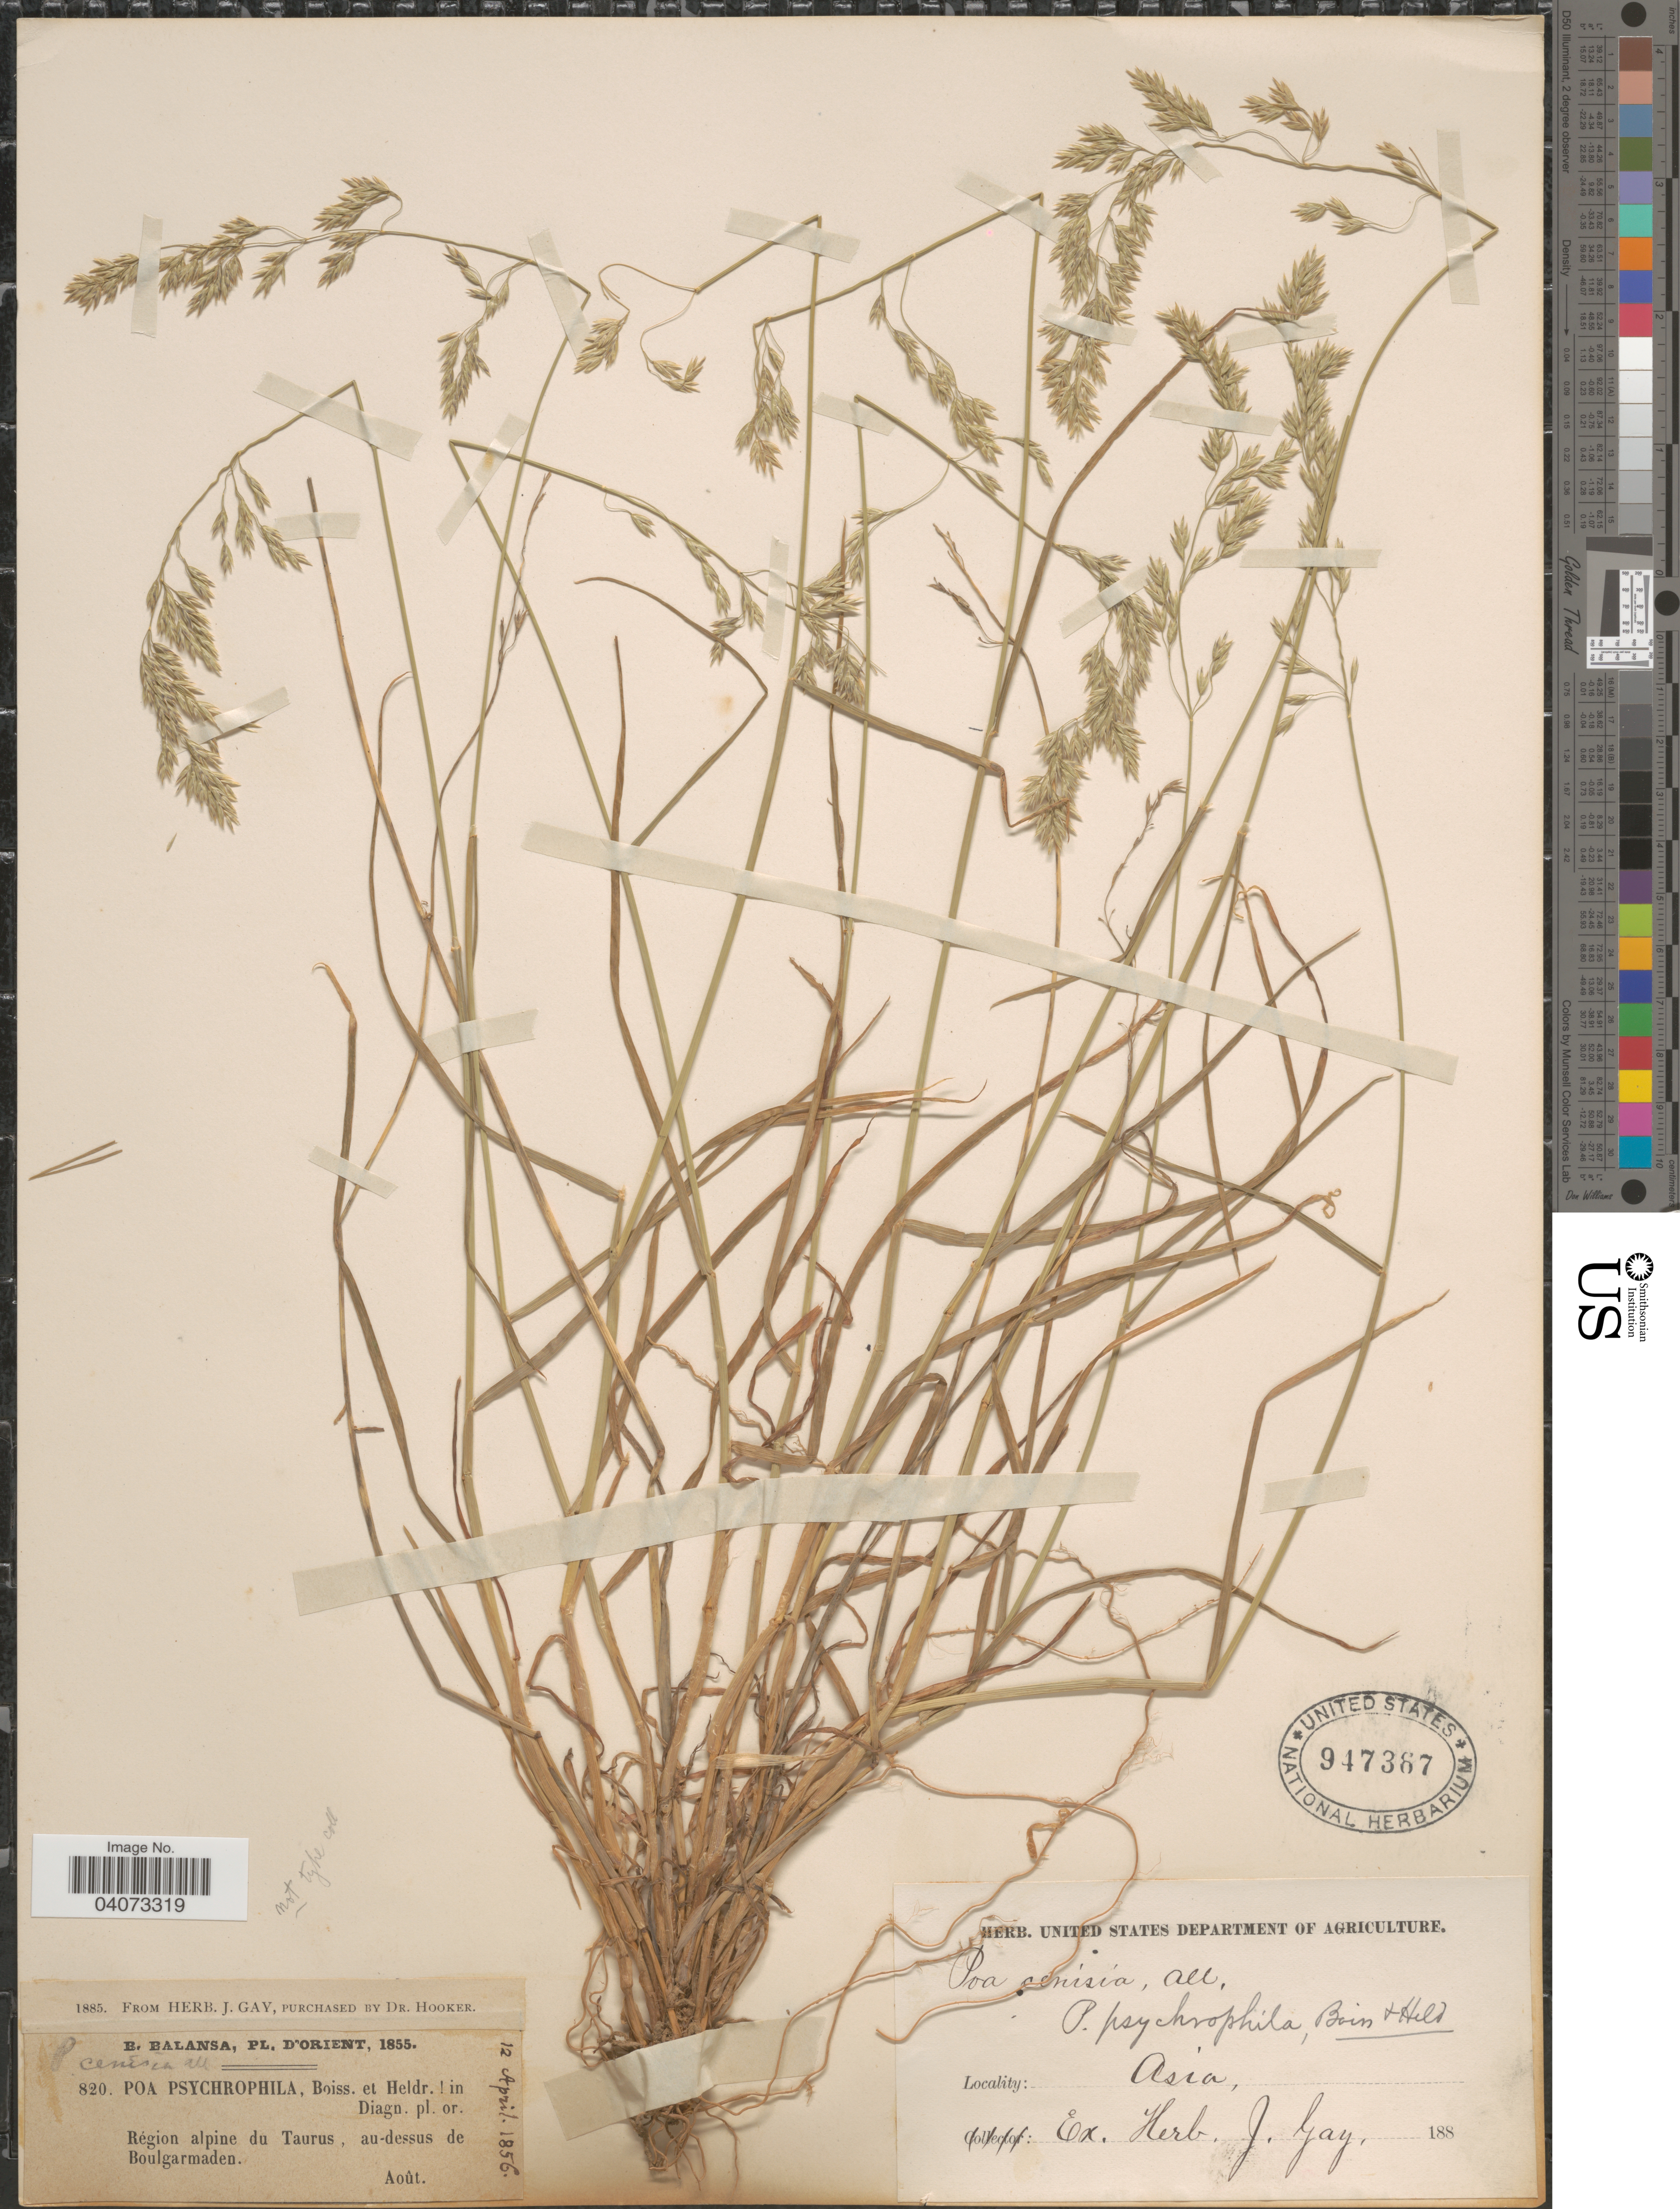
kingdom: Plantae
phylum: Tracheophyta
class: Liliopsida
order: Poales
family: Poaceae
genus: Poa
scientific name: Poa cenisia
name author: All.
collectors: B. Balansa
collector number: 820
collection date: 1855-08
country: Turkey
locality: Orient. Région alpine du Taurus, au-dessus de Boulgarmaden. Asia.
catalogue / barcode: US 947367